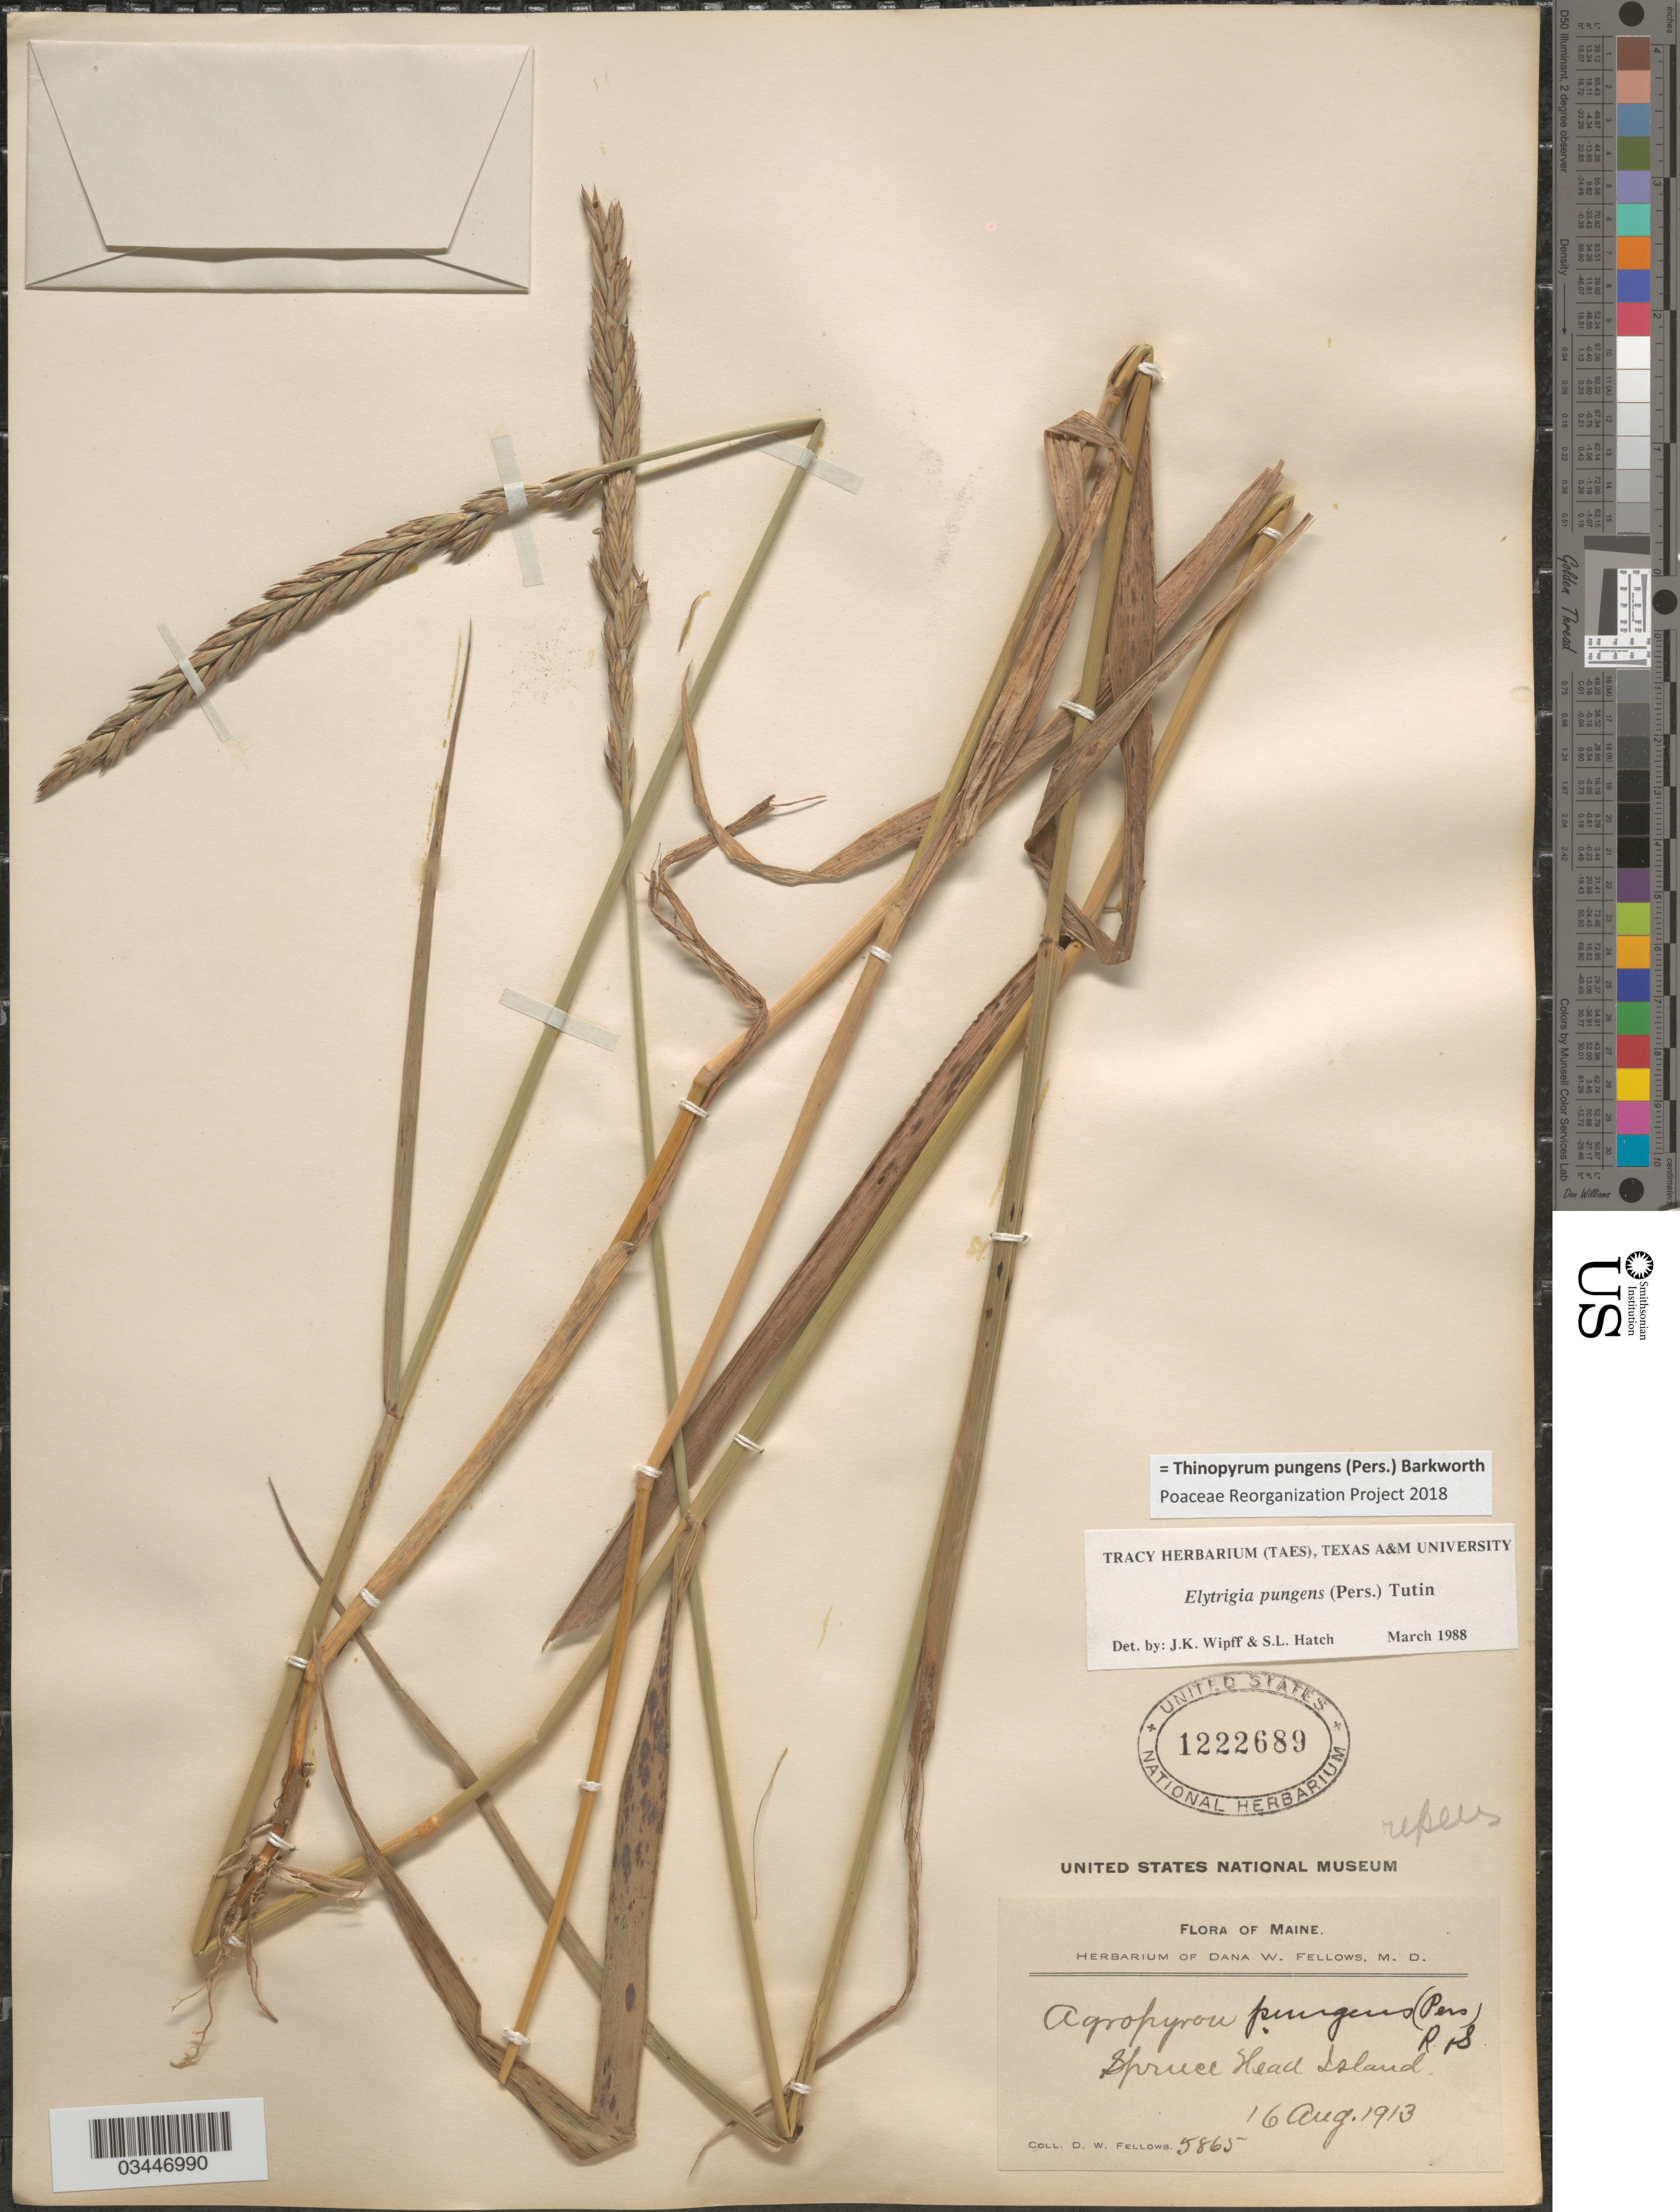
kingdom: Plantae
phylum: Tracheophyta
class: Liliopsida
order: Poales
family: Poaceae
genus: Thinopyrum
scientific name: Thinopyrum pungens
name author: (Pers.) Barkworth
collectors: D. W. Fellows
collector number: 5865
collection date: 1913-08-16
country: United States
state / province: Maine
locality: Spruce Head Island.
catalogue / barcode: US 1222689